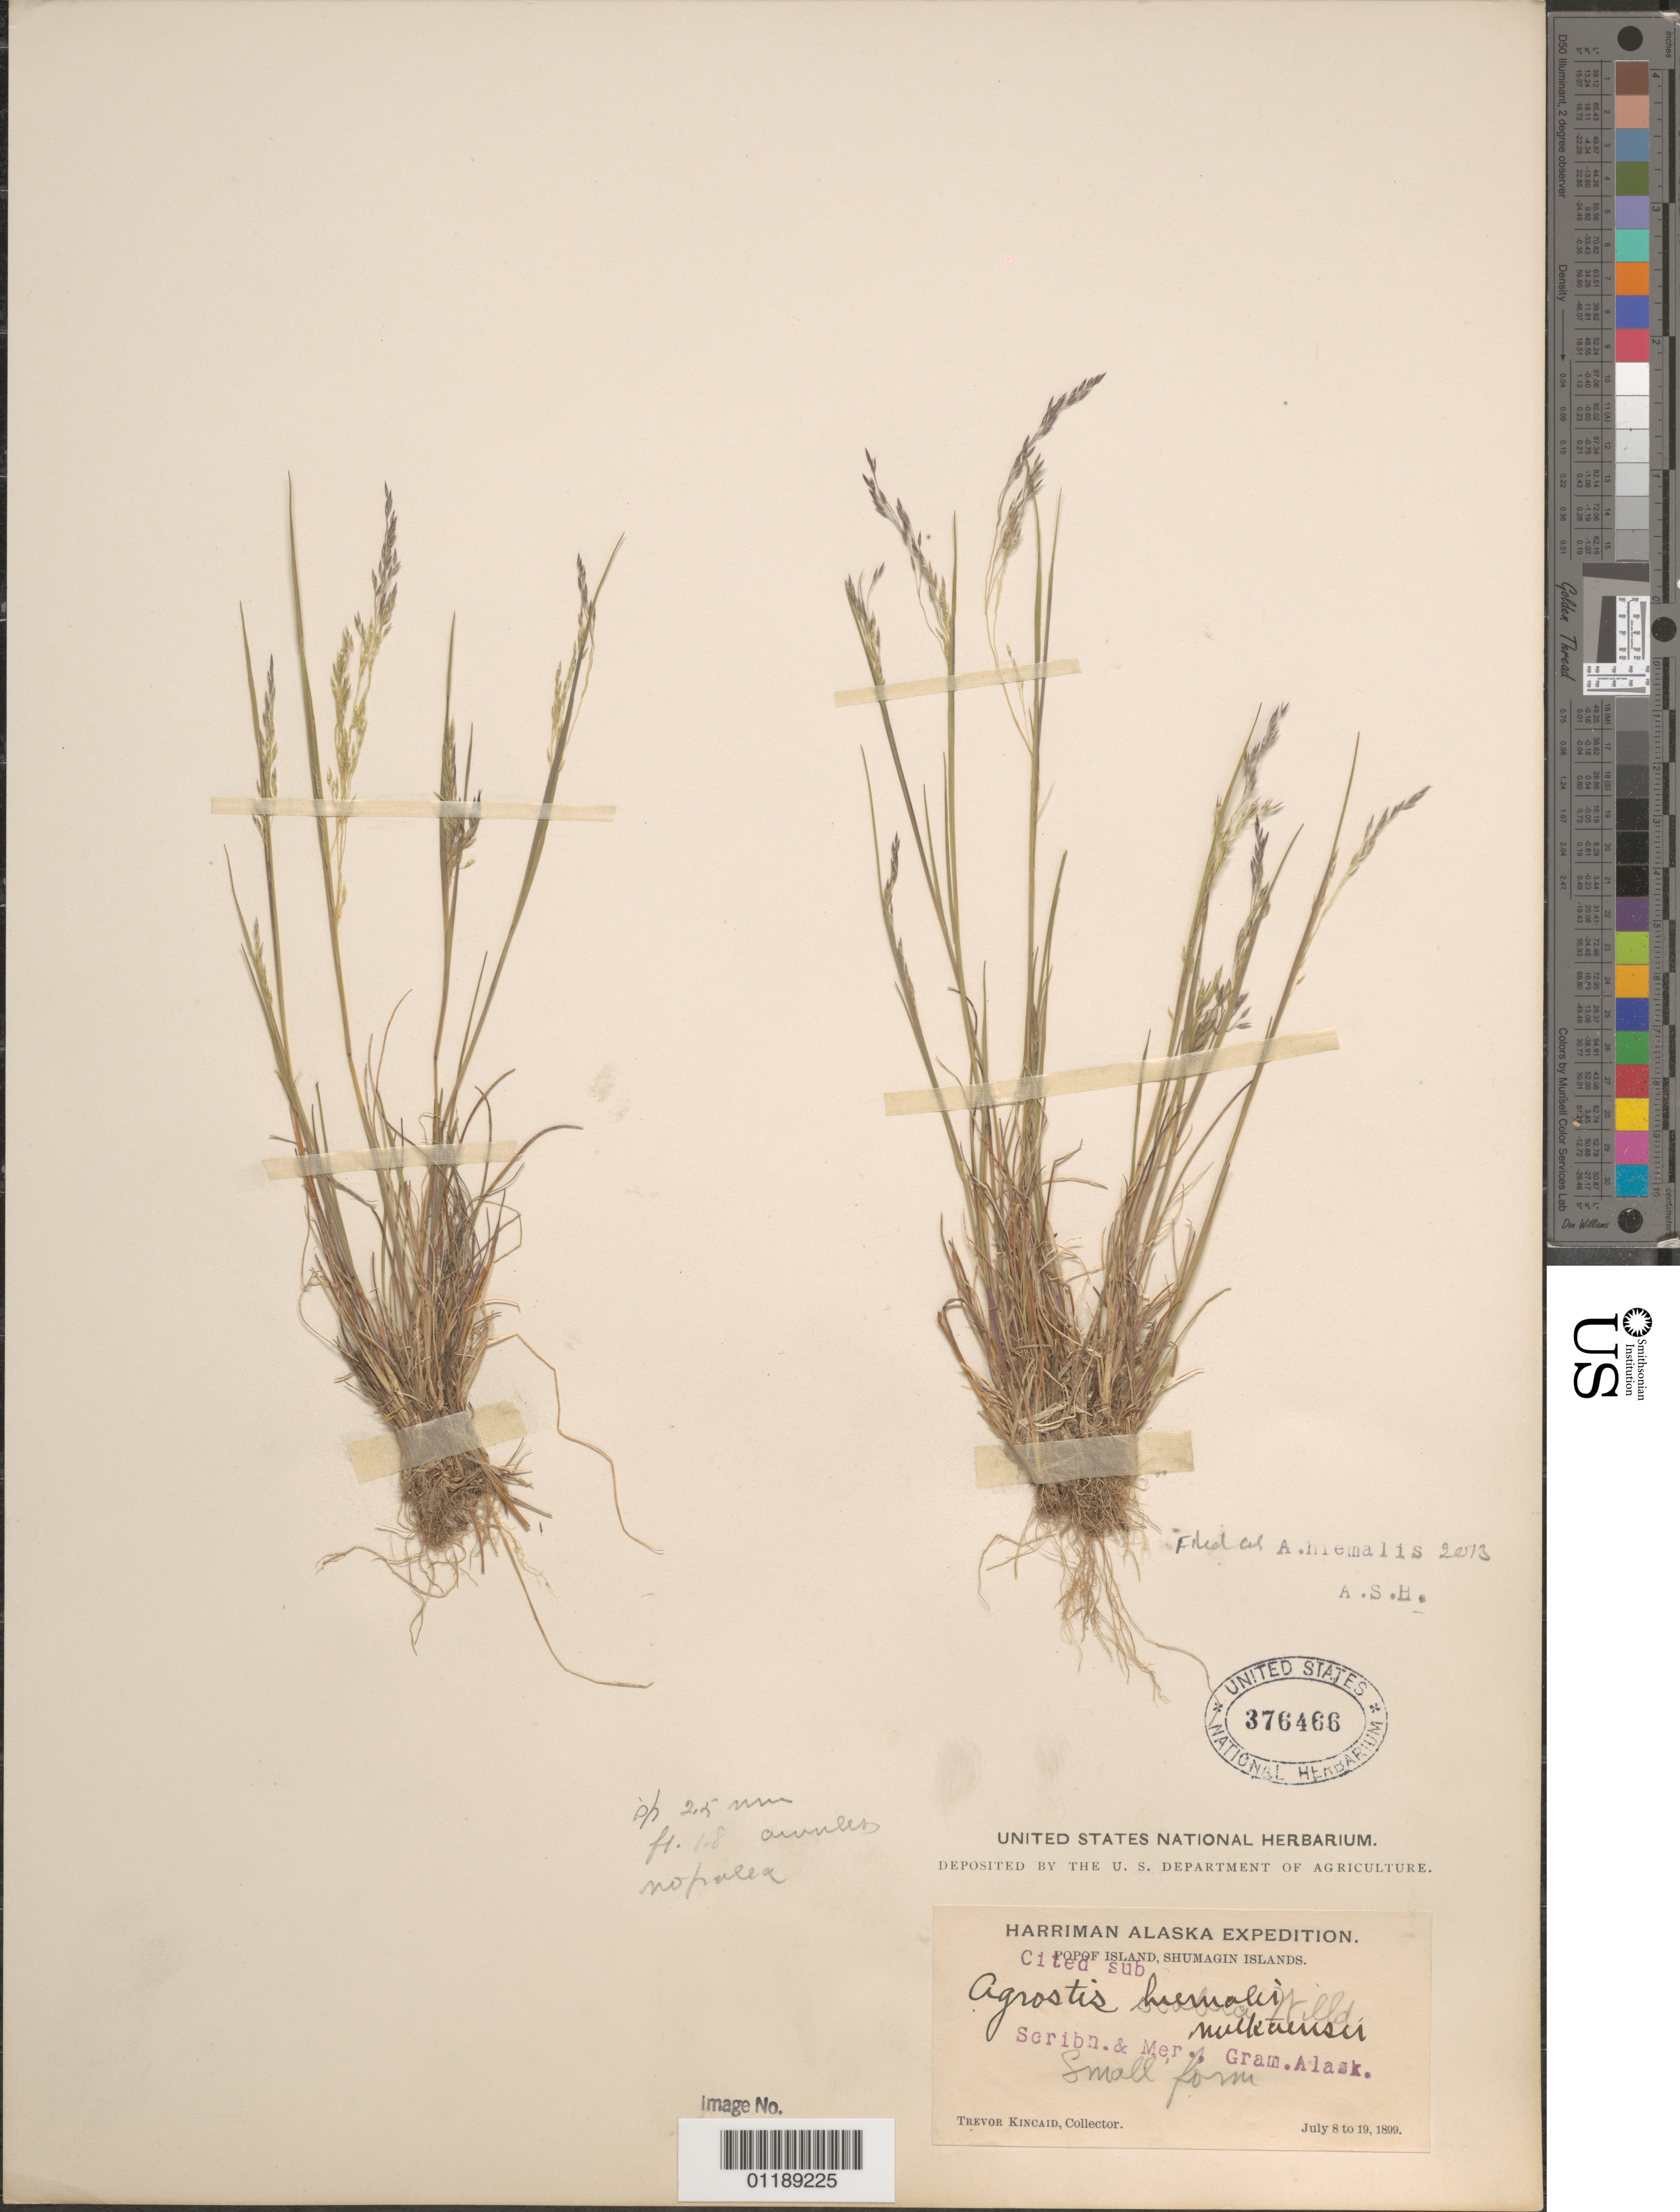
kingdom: Plantae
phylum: Tracheophyta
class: Liliopsida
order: Poales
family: Poaceae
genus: Agrostis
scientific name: Agrostis hiemalis (Walter) Britton et al., orth. var.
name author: (Walter) Britton et al.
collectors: T. C. Kincaid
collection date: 1899-07-08/1899-07-19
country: United States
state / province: Alaska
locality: Popof Island. Shumagin Islands.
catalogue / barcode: US 376466